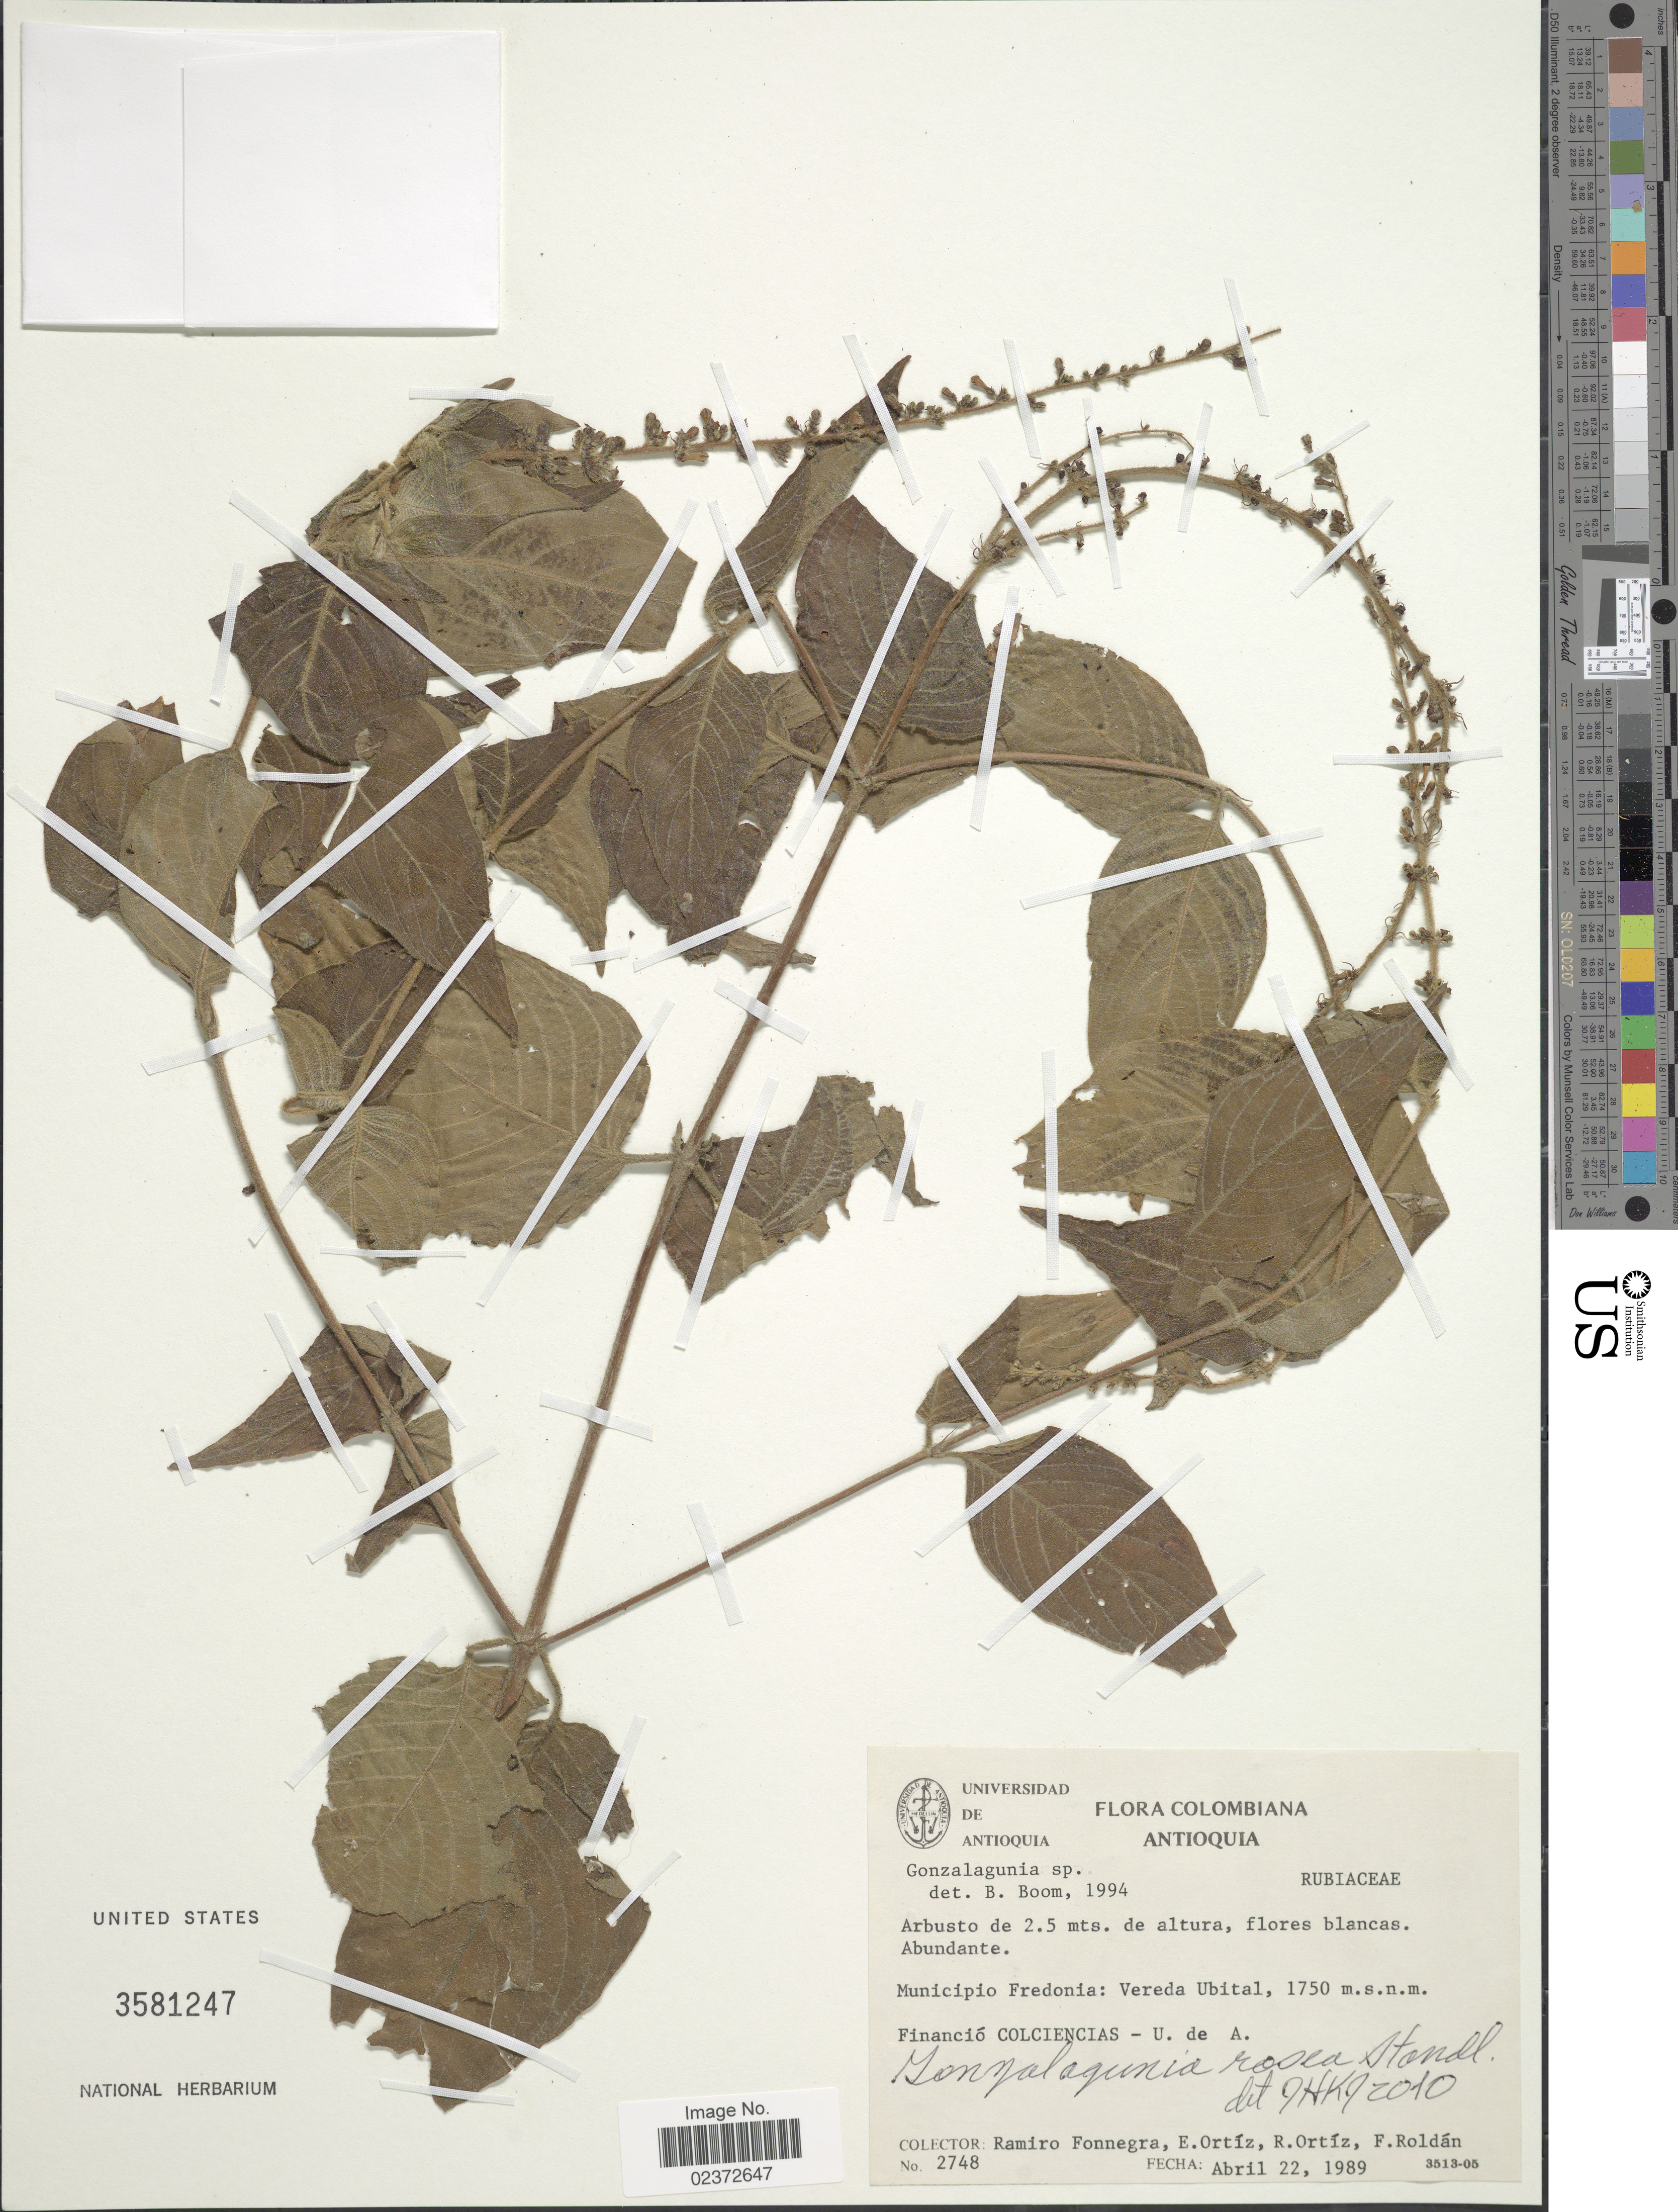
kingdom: Plantae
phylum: Tracheophyta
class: Magnoliopsida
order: Gentianales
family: Rubiaceae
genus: Gonzalagunia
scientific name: Gonzalagunia rosea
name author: Standl.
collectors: R. Fonnegra, E. Ortíz, R. Ortíz & F. J. Roldán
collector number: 2748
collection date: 1989-04-22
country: Colombia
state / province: Antioquia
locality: Municipio Fredonia: Vereda Ubital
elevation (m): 1750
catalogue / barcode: US 3581247